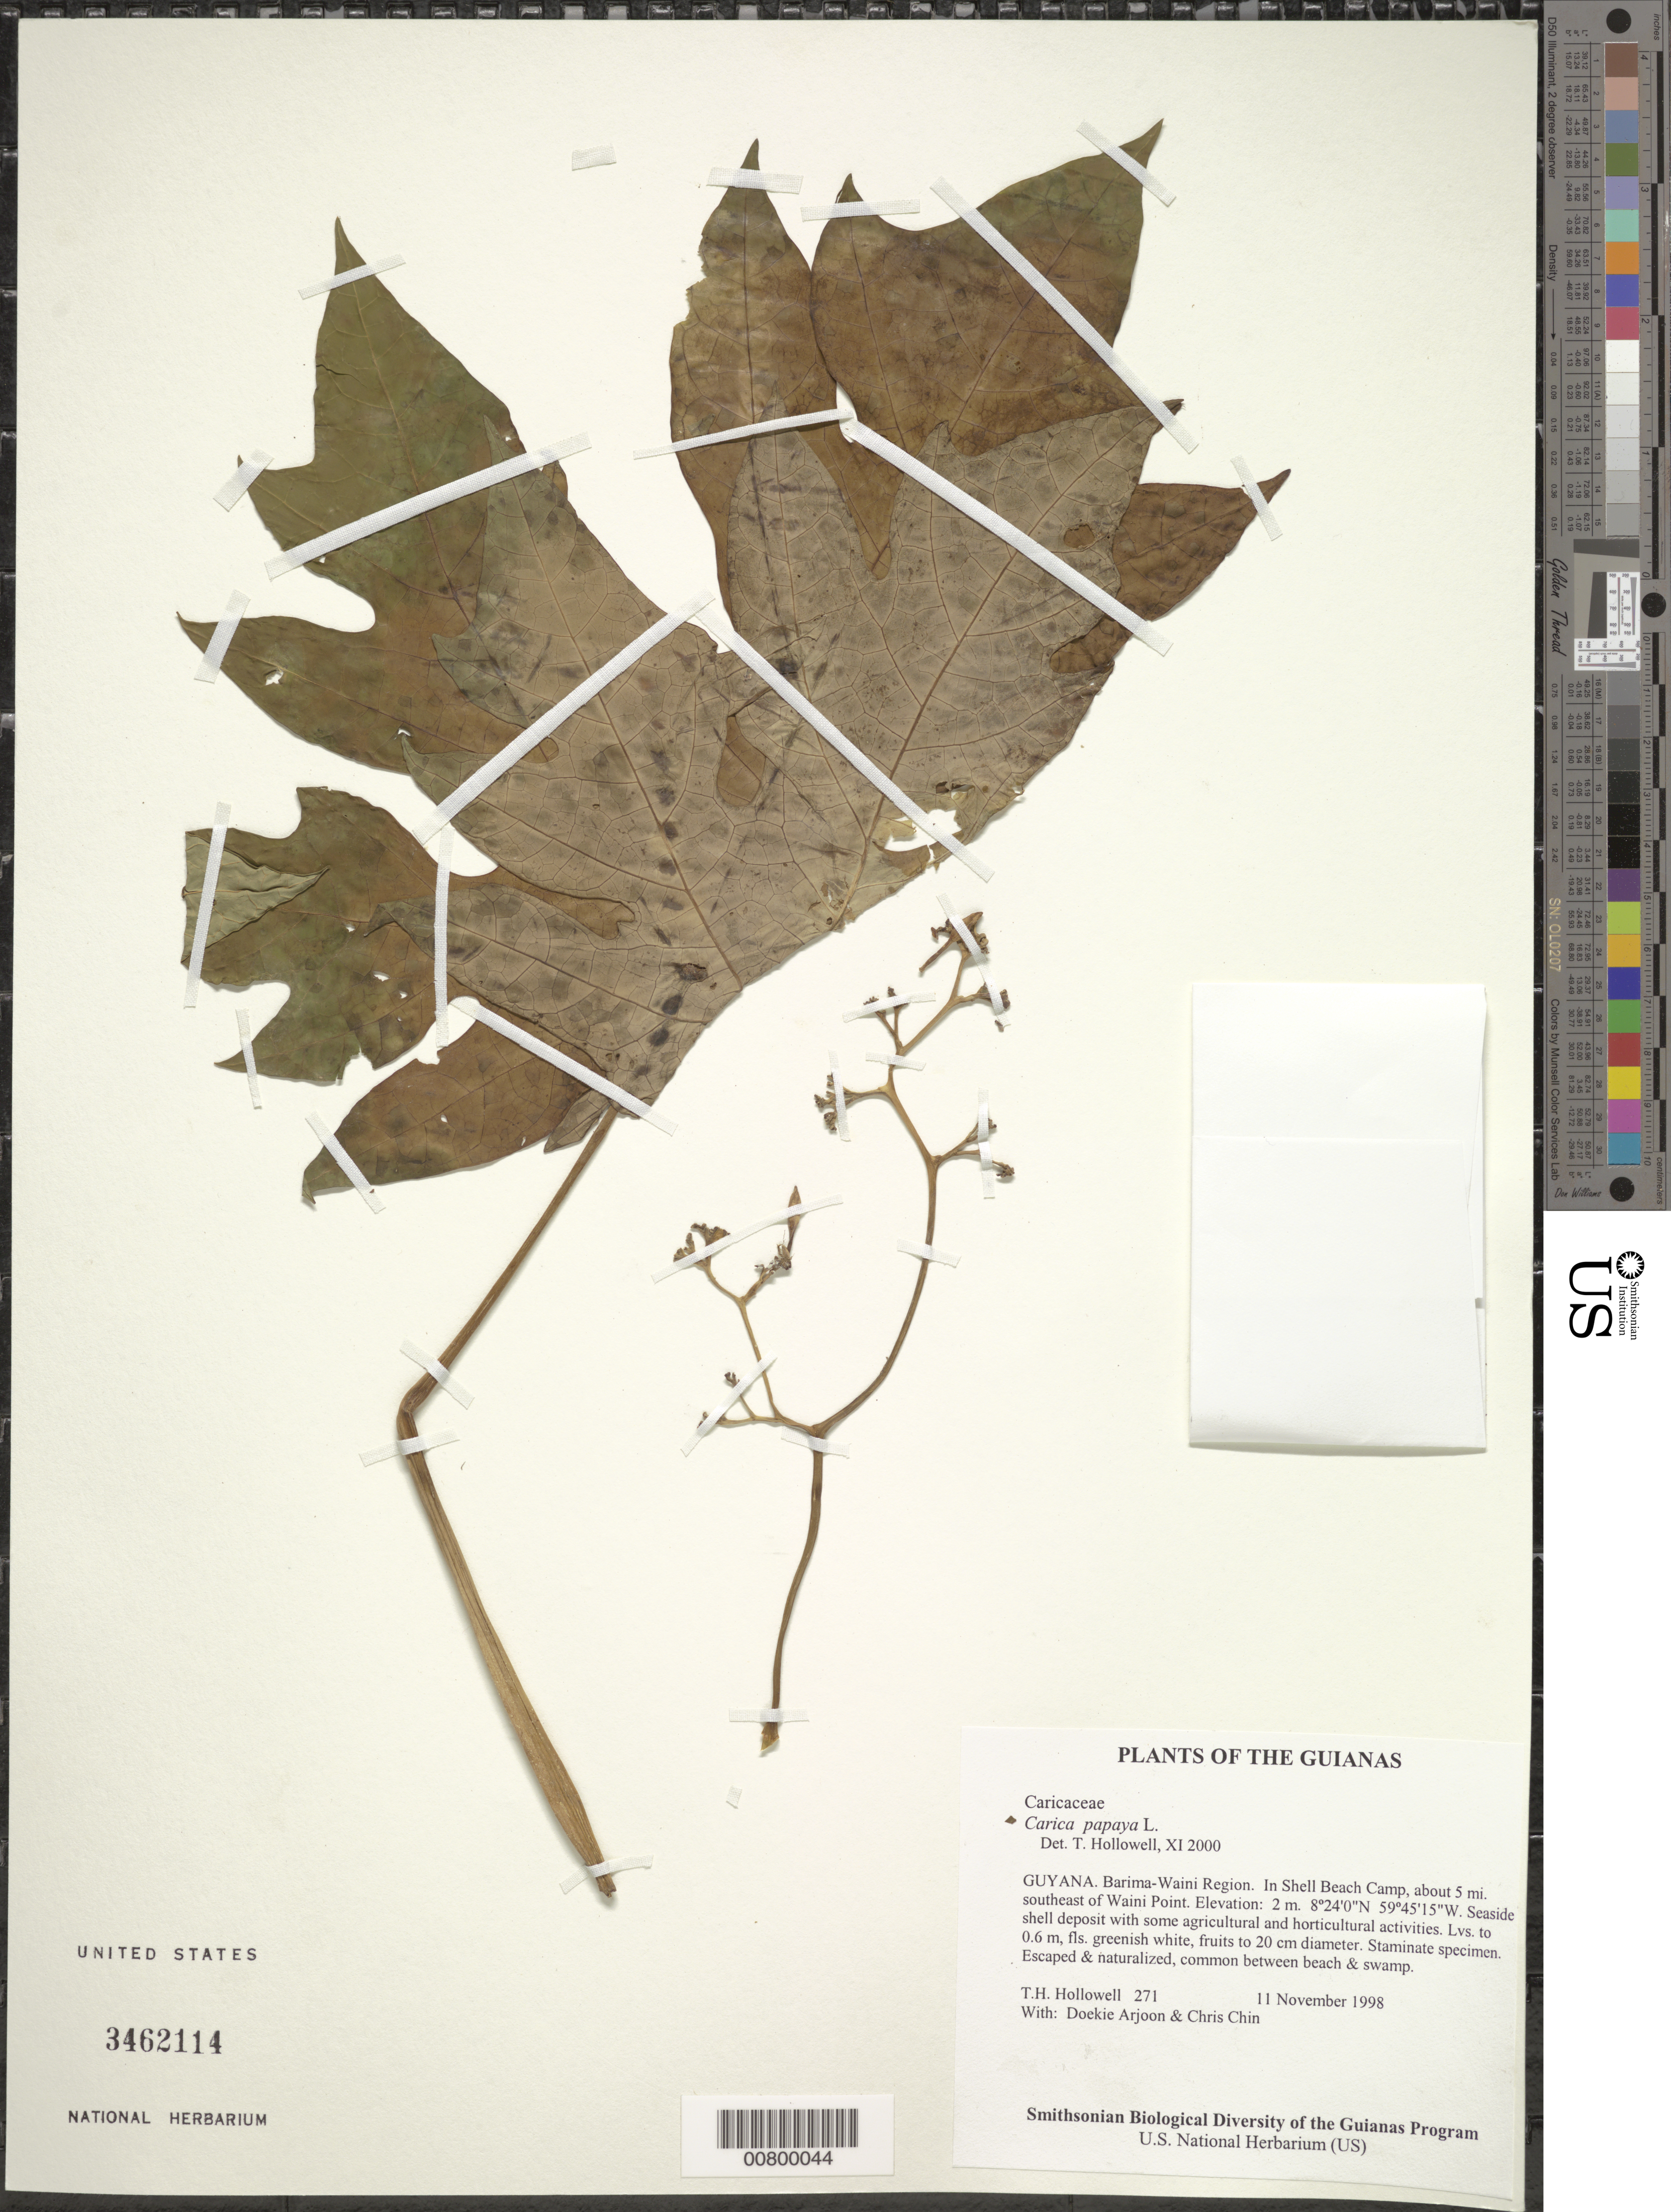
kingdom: Plantae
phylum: Tracheophyta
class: Magnoliopsida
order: Brassicales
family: Caricaceae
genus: Carica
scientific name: Carica papaya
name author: L.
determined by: Hollowell, T. H., (BOT), Smithsonian Institution - National Museum of Natural History (UNITED STATES)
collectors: T. Hollowell, D. Arjoon & C. Chin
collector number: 271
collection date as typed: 11 November 1998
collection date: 1998-11-11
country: Guyana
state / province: Barima-Waini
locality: In Shell Beach Camp, about 5 mi. southeast of Waini Point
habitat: Seaside shell deposit with some agricultural and horticultural activities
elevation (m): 2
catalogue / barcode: US 3462114